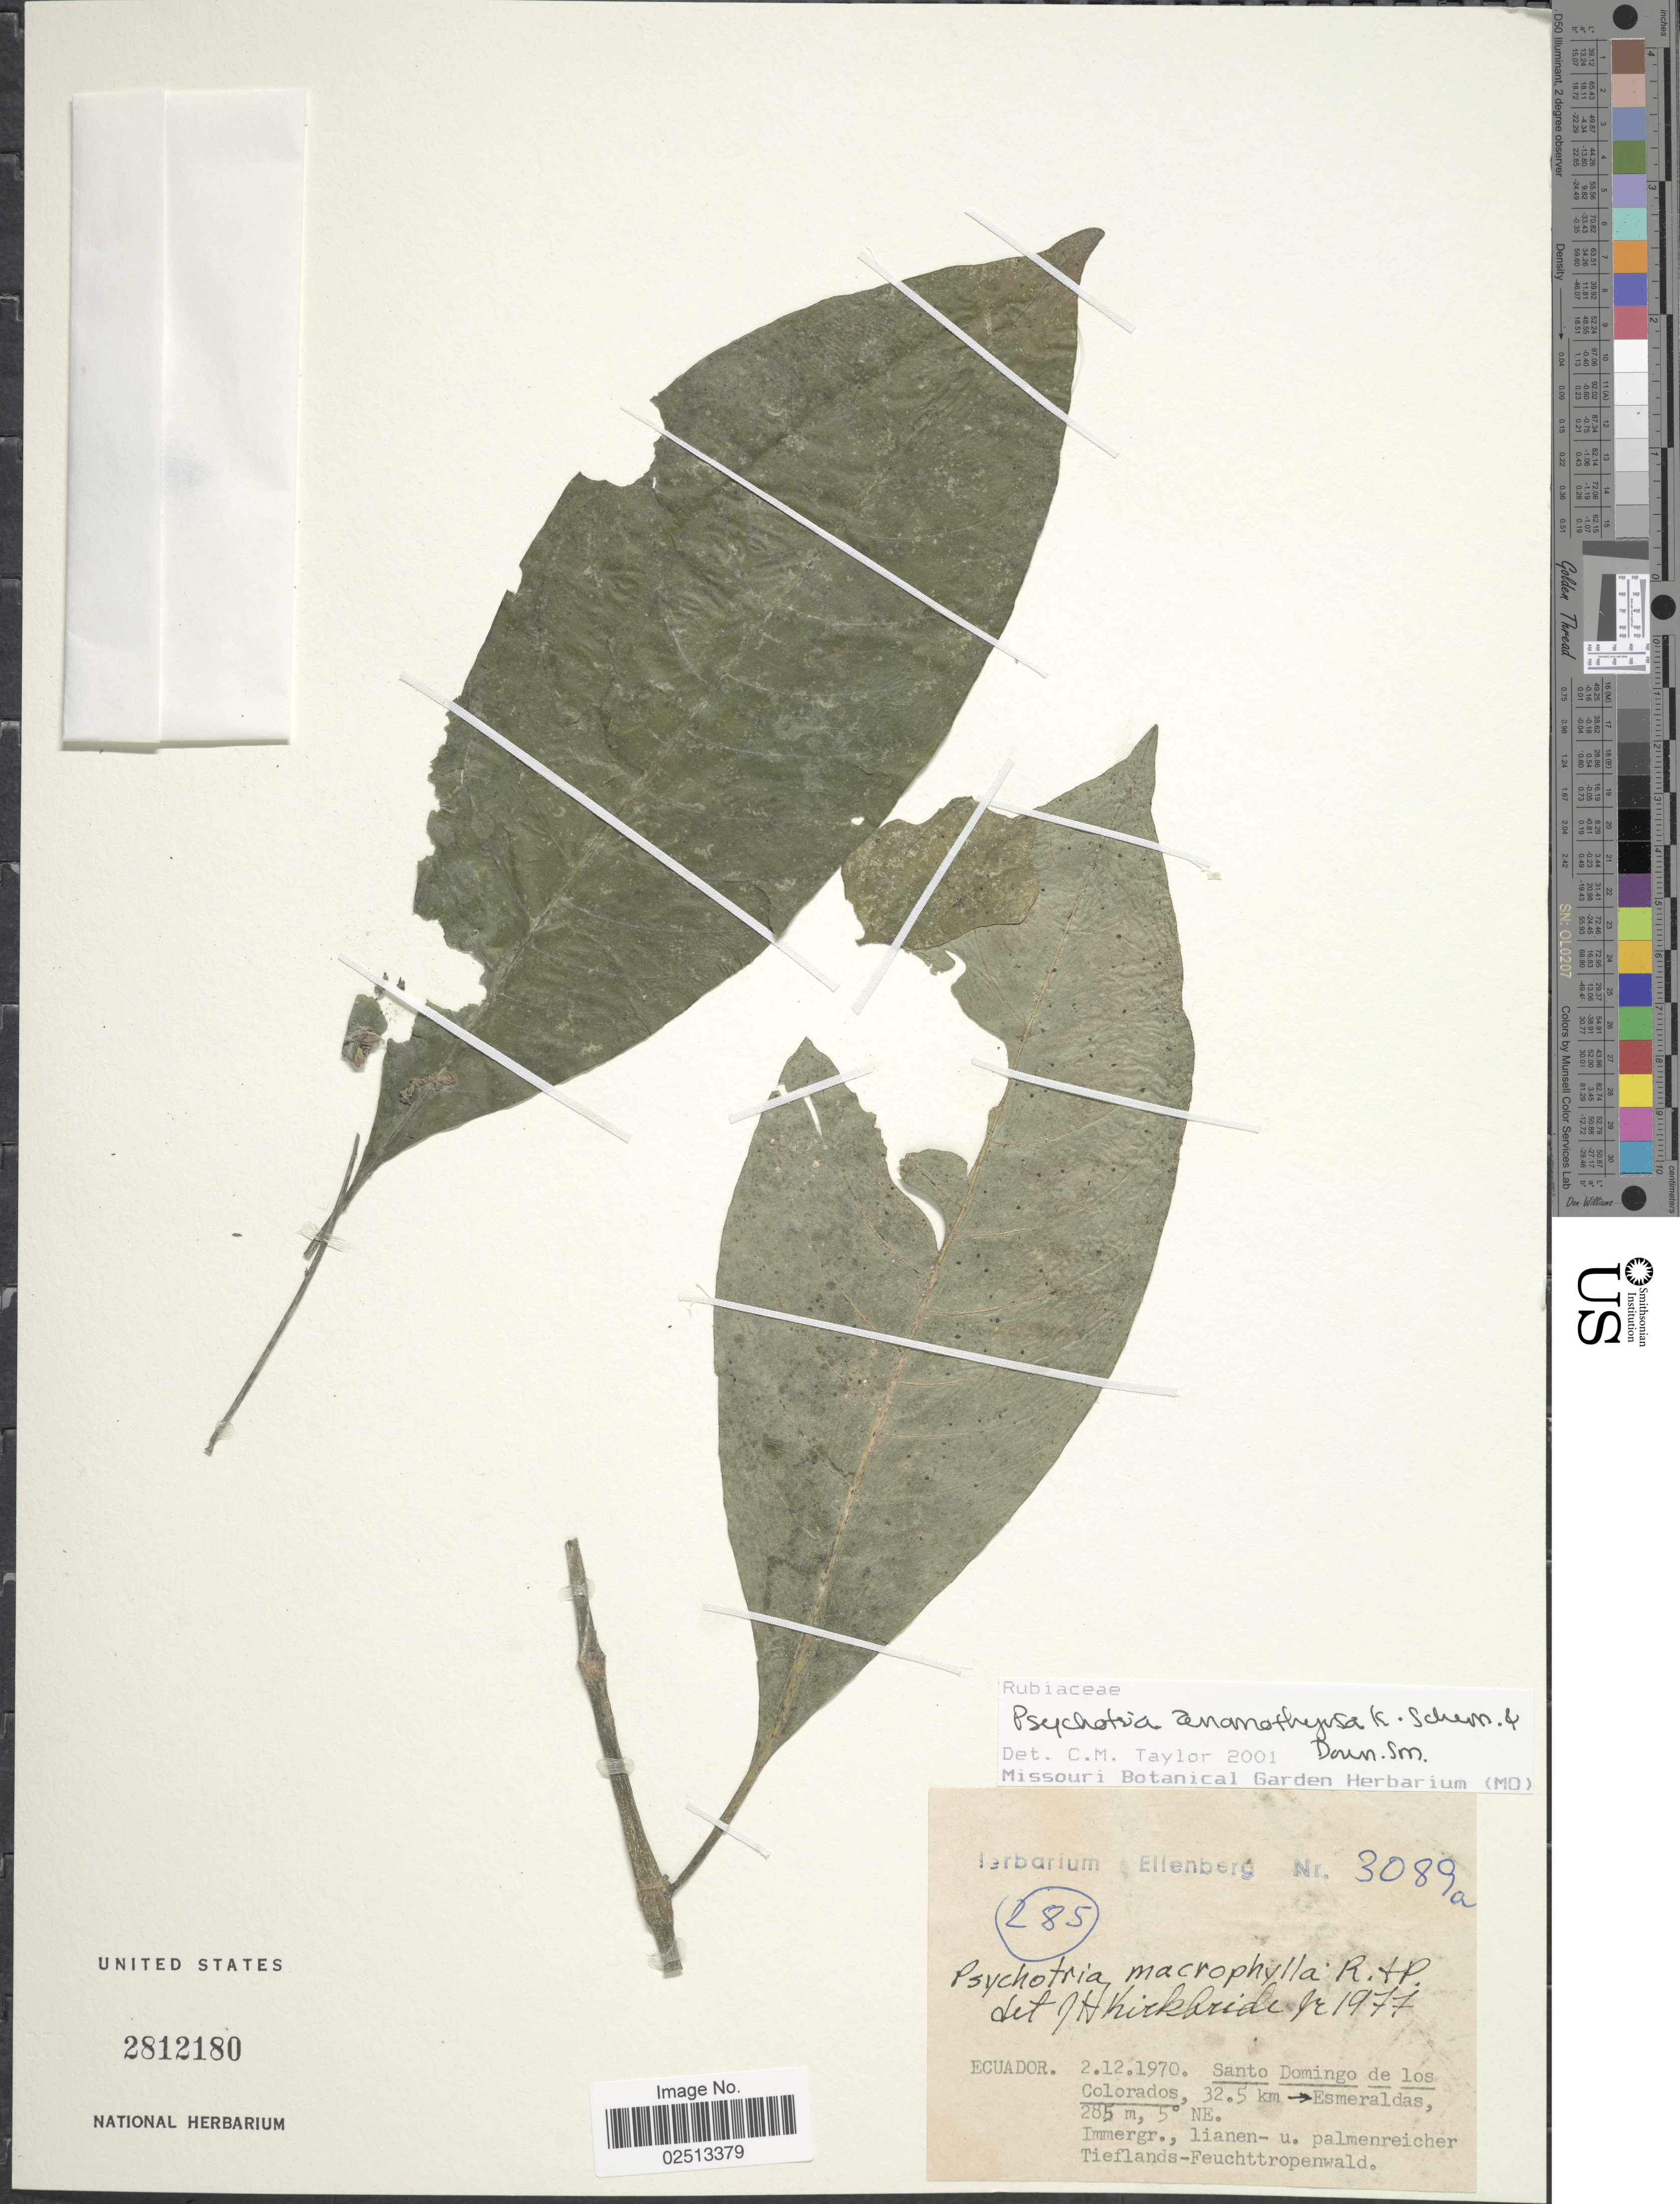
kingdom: Plantae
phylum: Tracheophyta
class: Magnoliopsida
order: Gentianales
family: Rubiaceae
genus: Psychotria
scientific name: Psychotria anomothyrsa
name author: K. Schum. & Donn. Sm. in Donn. Sm.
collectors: Ex herb. Ellenberg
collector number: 3089a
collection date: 1970-12-02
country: Ecuador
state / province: Esmeraldas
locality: Santo Domingo de los Colorados, 32.5 km - Esmeraldas. 5°NE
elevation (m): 285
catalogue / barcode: US 2812180